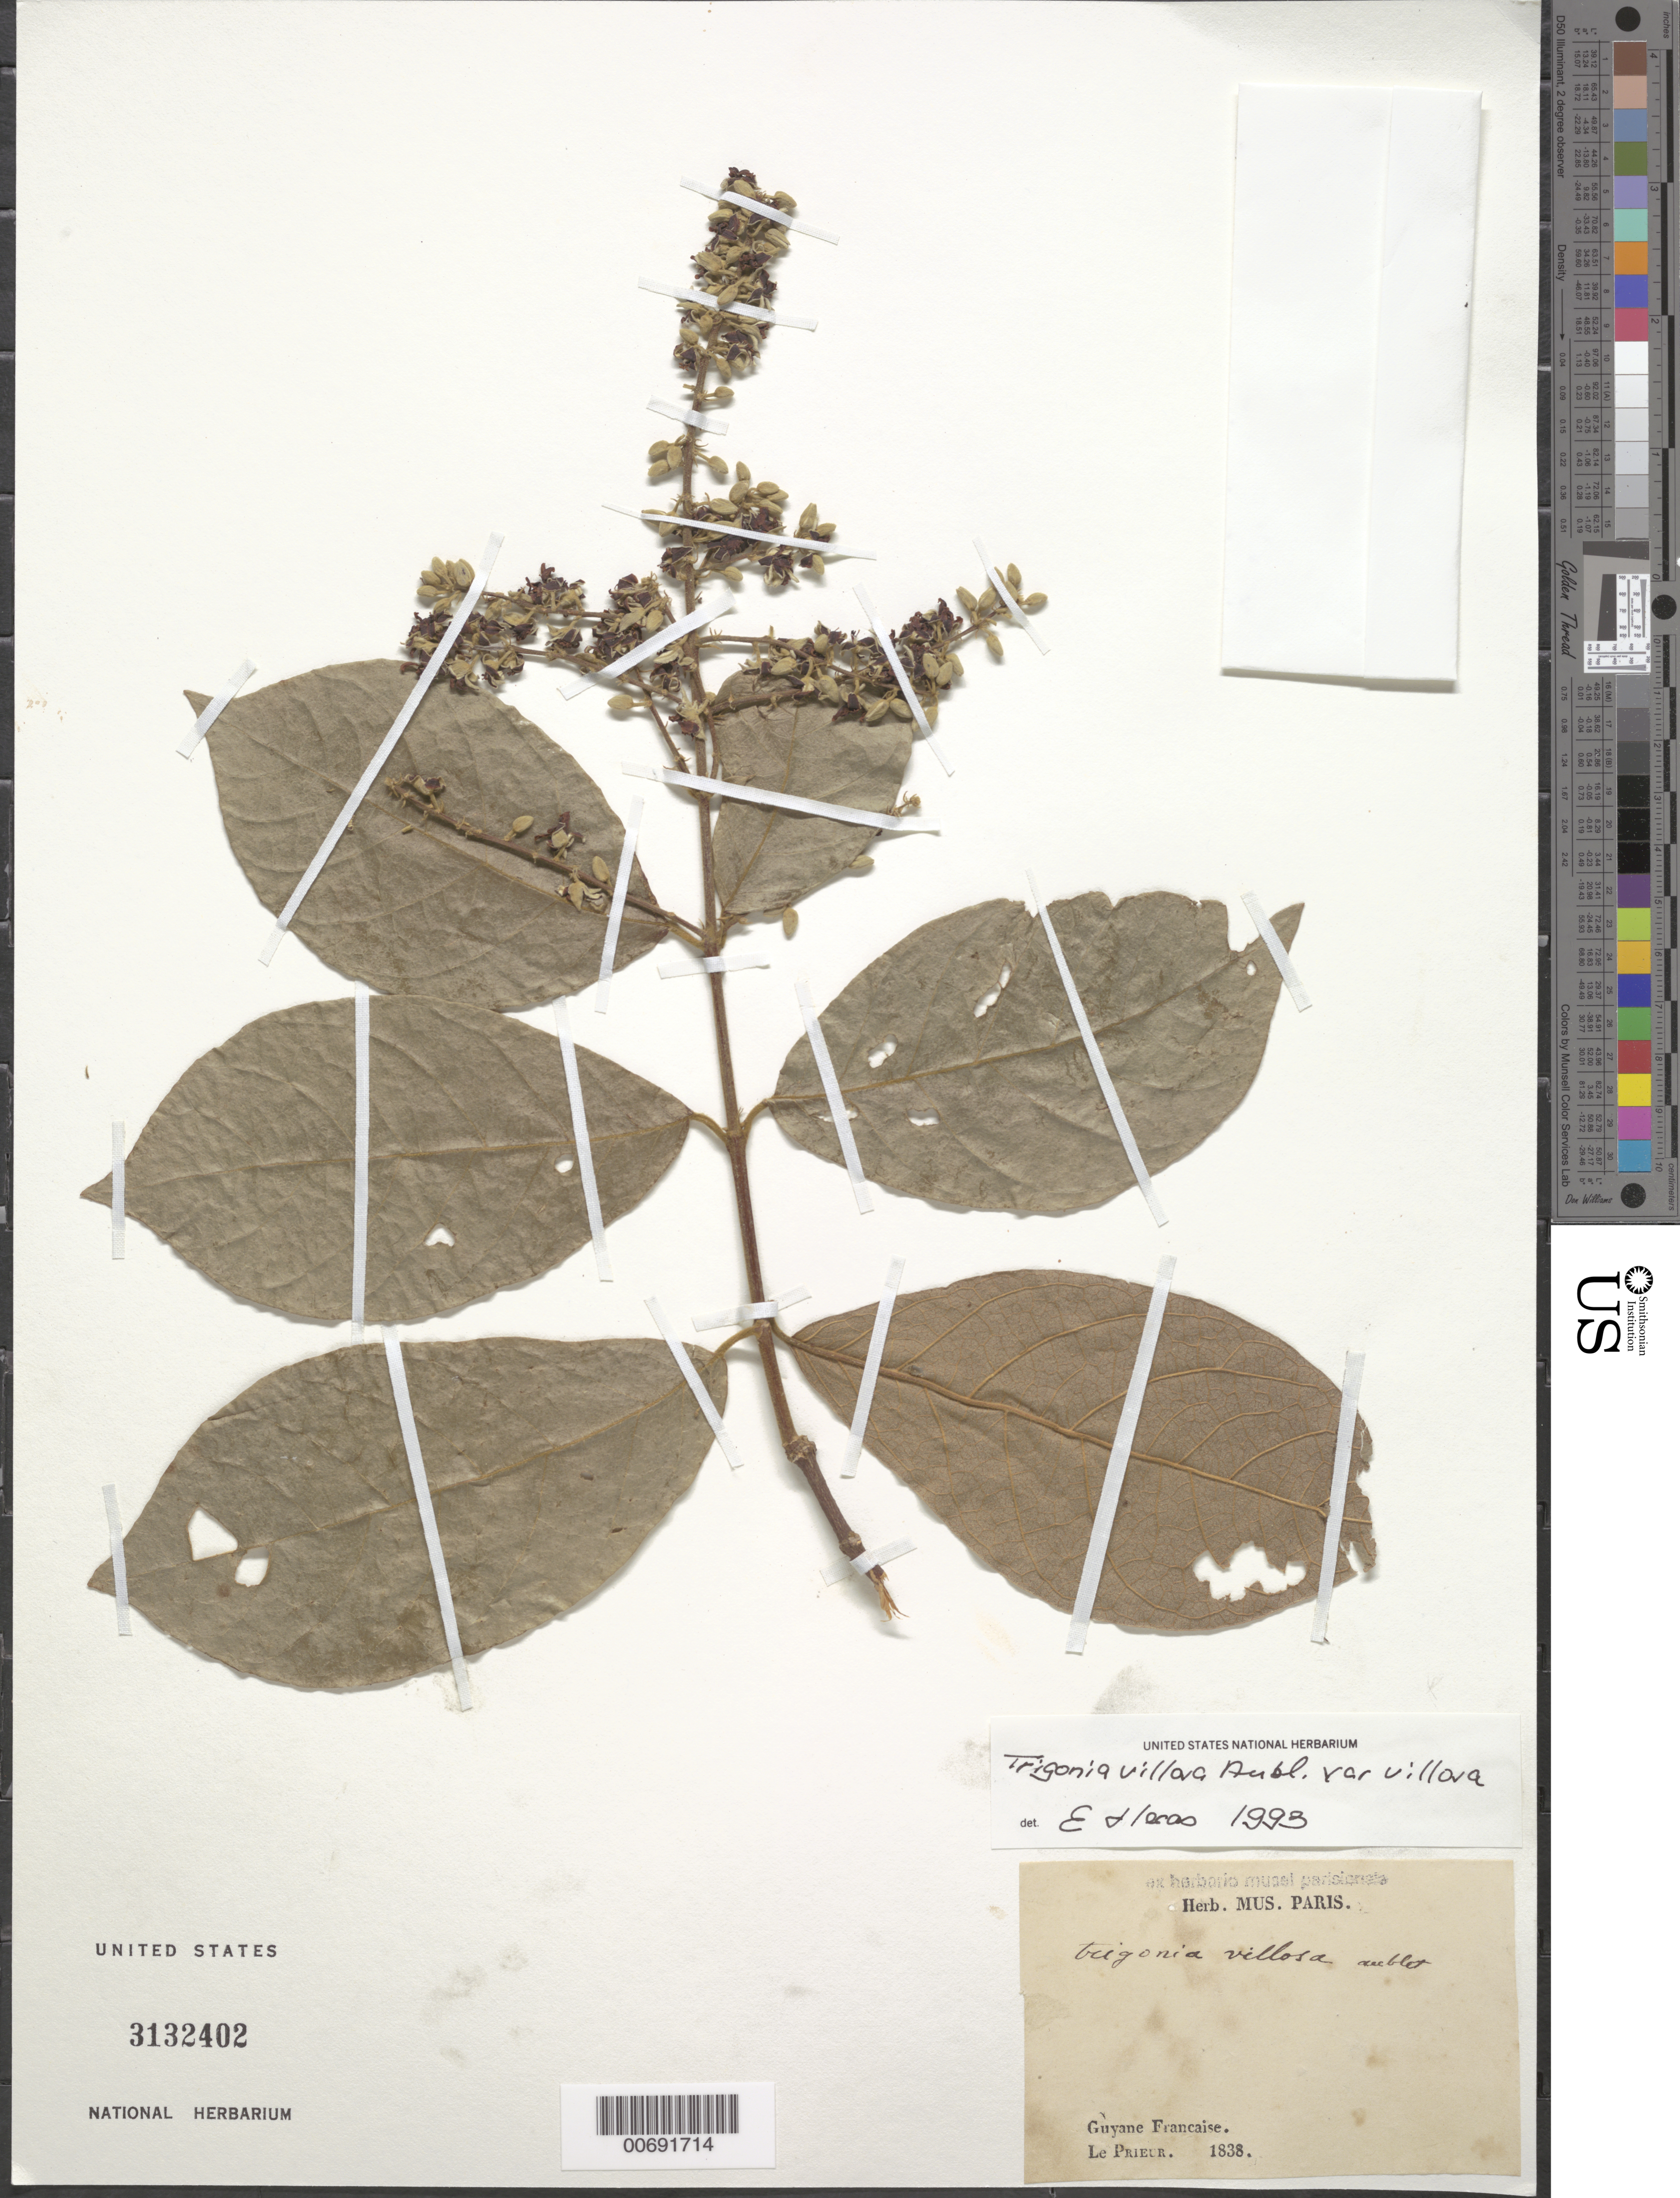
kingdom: Plantae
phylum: Tracheophyta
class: Magnoliopsida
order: Malpighiales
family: Trigoniaceae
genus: Trigonia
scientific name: Trigonia villosa var. villosa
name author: Aubl.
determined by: Lleras, E.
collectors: F. M. R. Leprieur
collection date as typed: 1838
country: French Guiana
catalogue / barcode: US 3132402